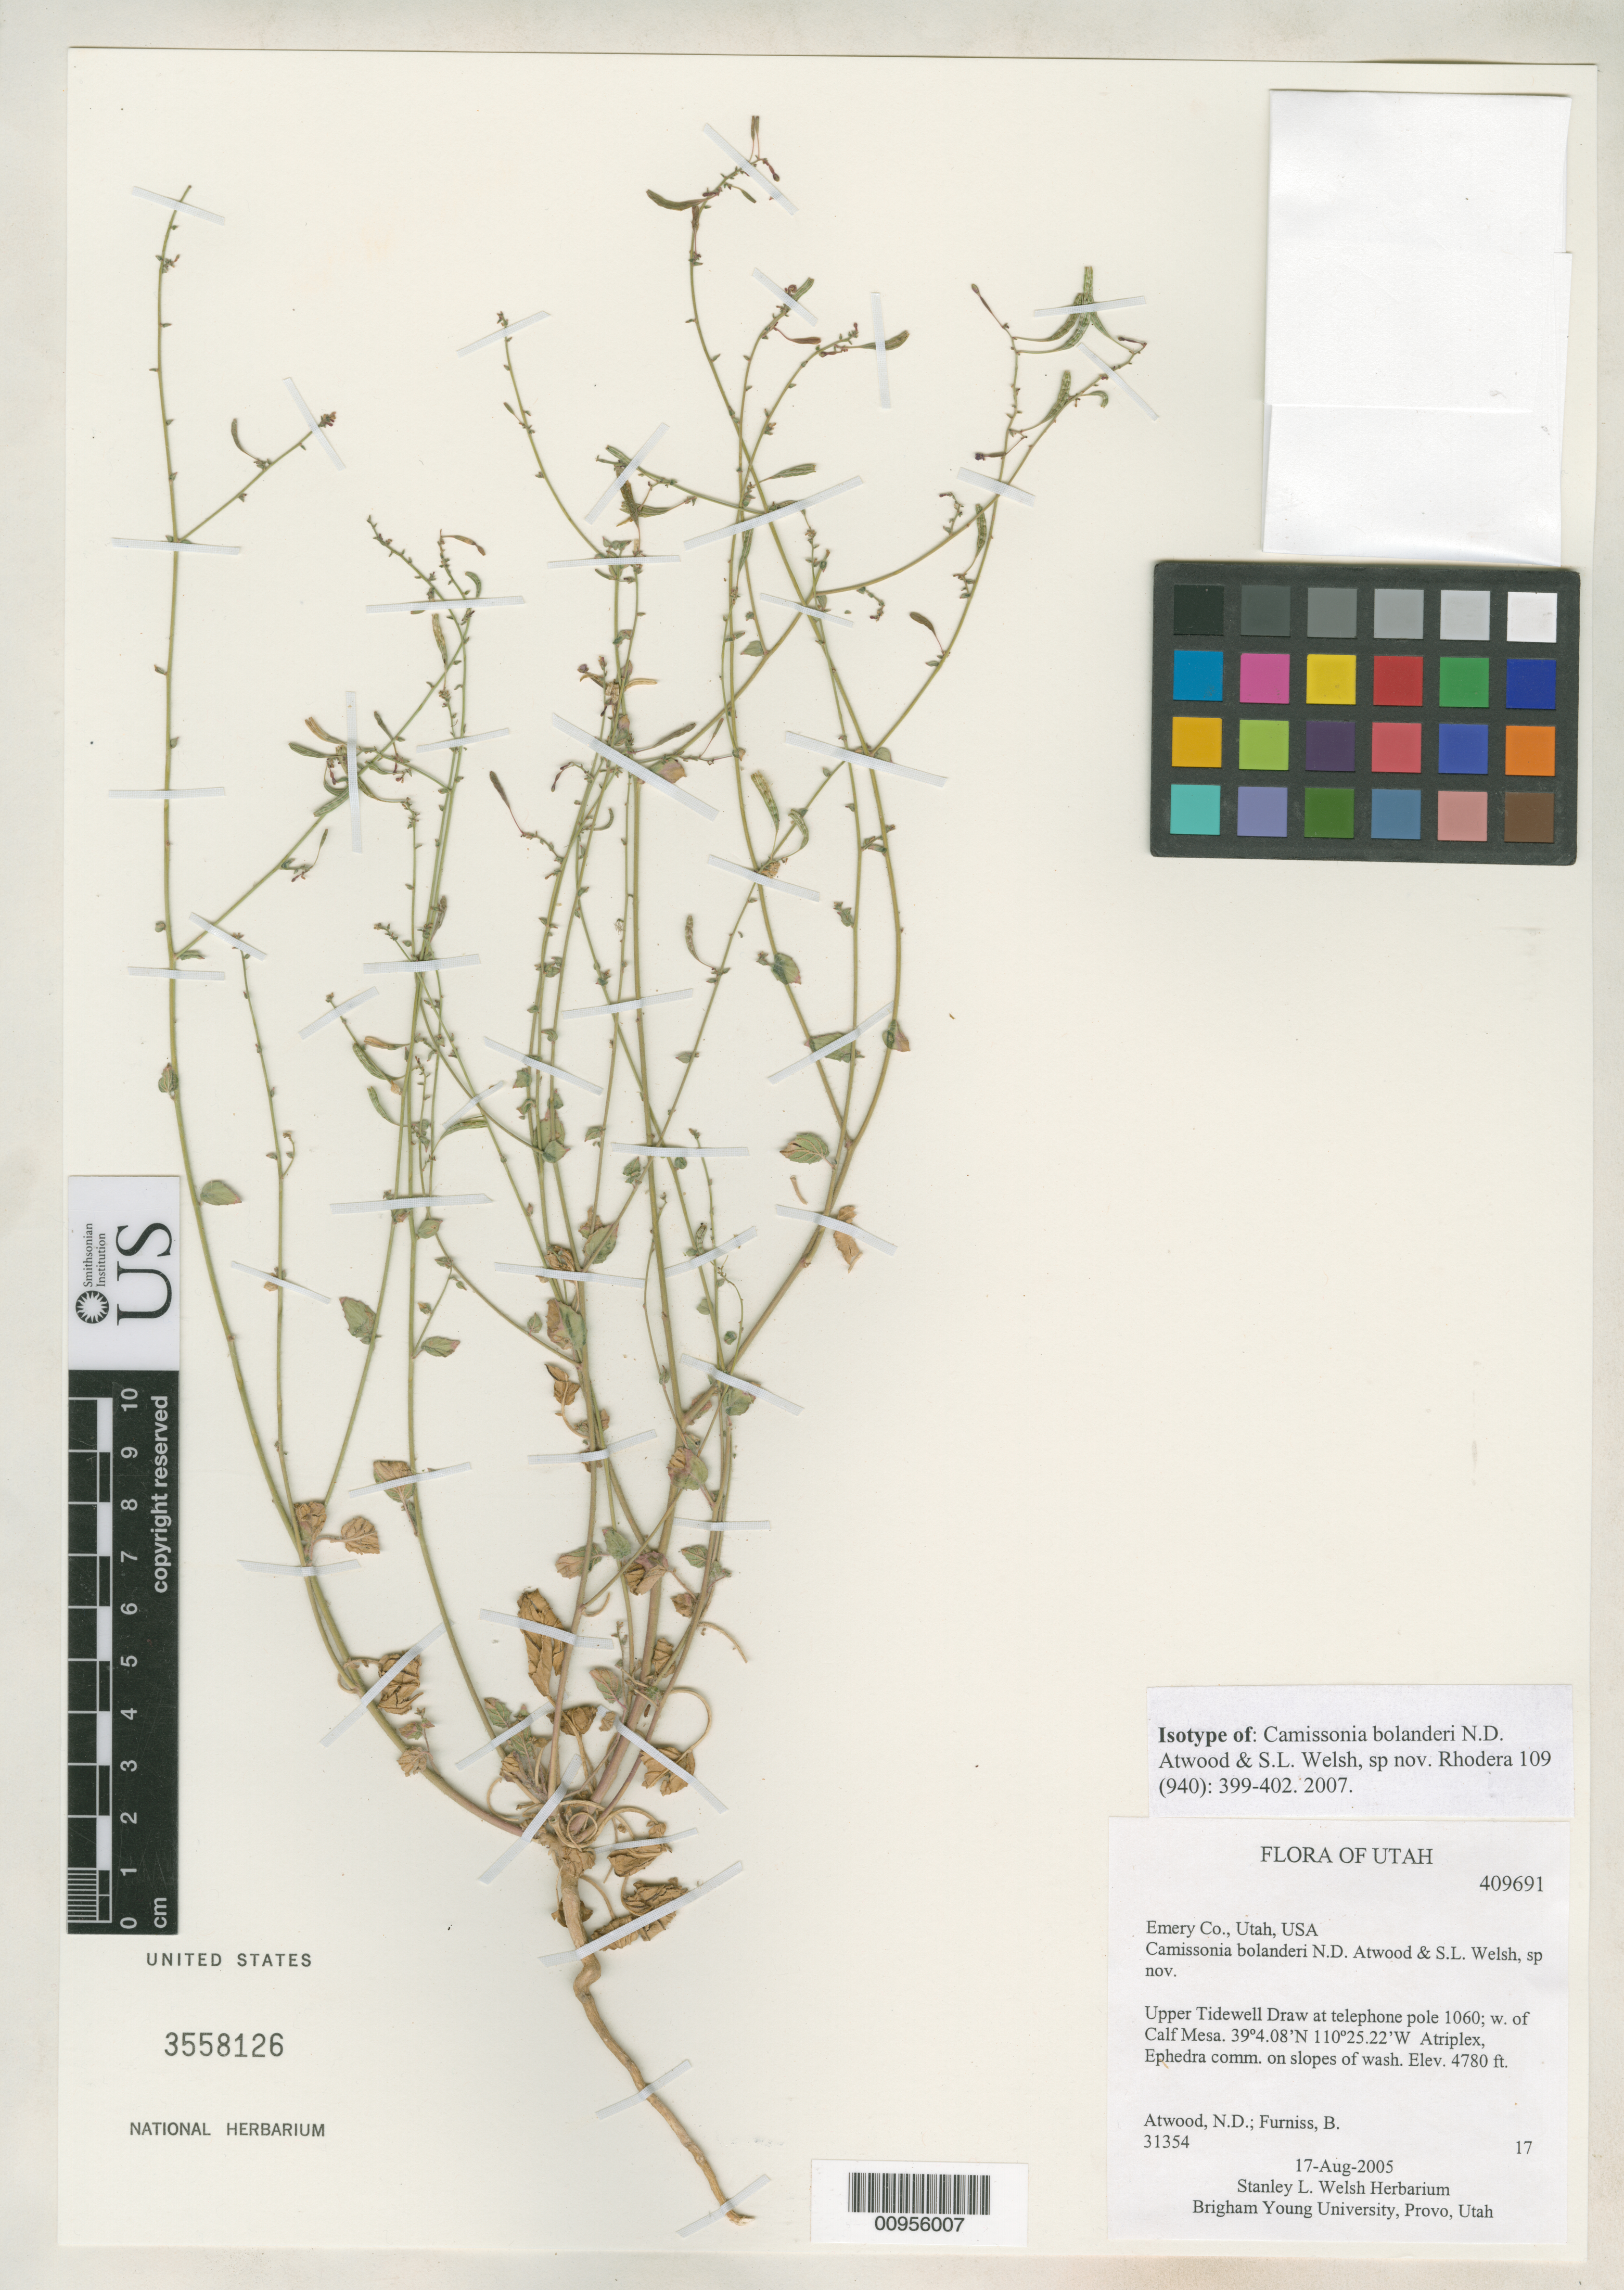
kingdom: Plantae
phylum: Tracheophyta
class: Magnoliopsida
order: Myrtales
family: Onagraceae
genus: Camissonia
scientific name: Camissonia bolanderi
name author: Atwood & S.L. Welsh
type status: Isotype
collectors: N. Atwood & B. Furniss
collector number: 31354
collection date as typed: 17 Aug 2005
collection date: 2005-08-17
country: United States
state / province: Utah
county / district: Emery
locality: Upper Tidewell Draw at telephone pole 1060; W of Calf Mesa.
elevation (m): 1457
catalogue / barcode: US 3558126